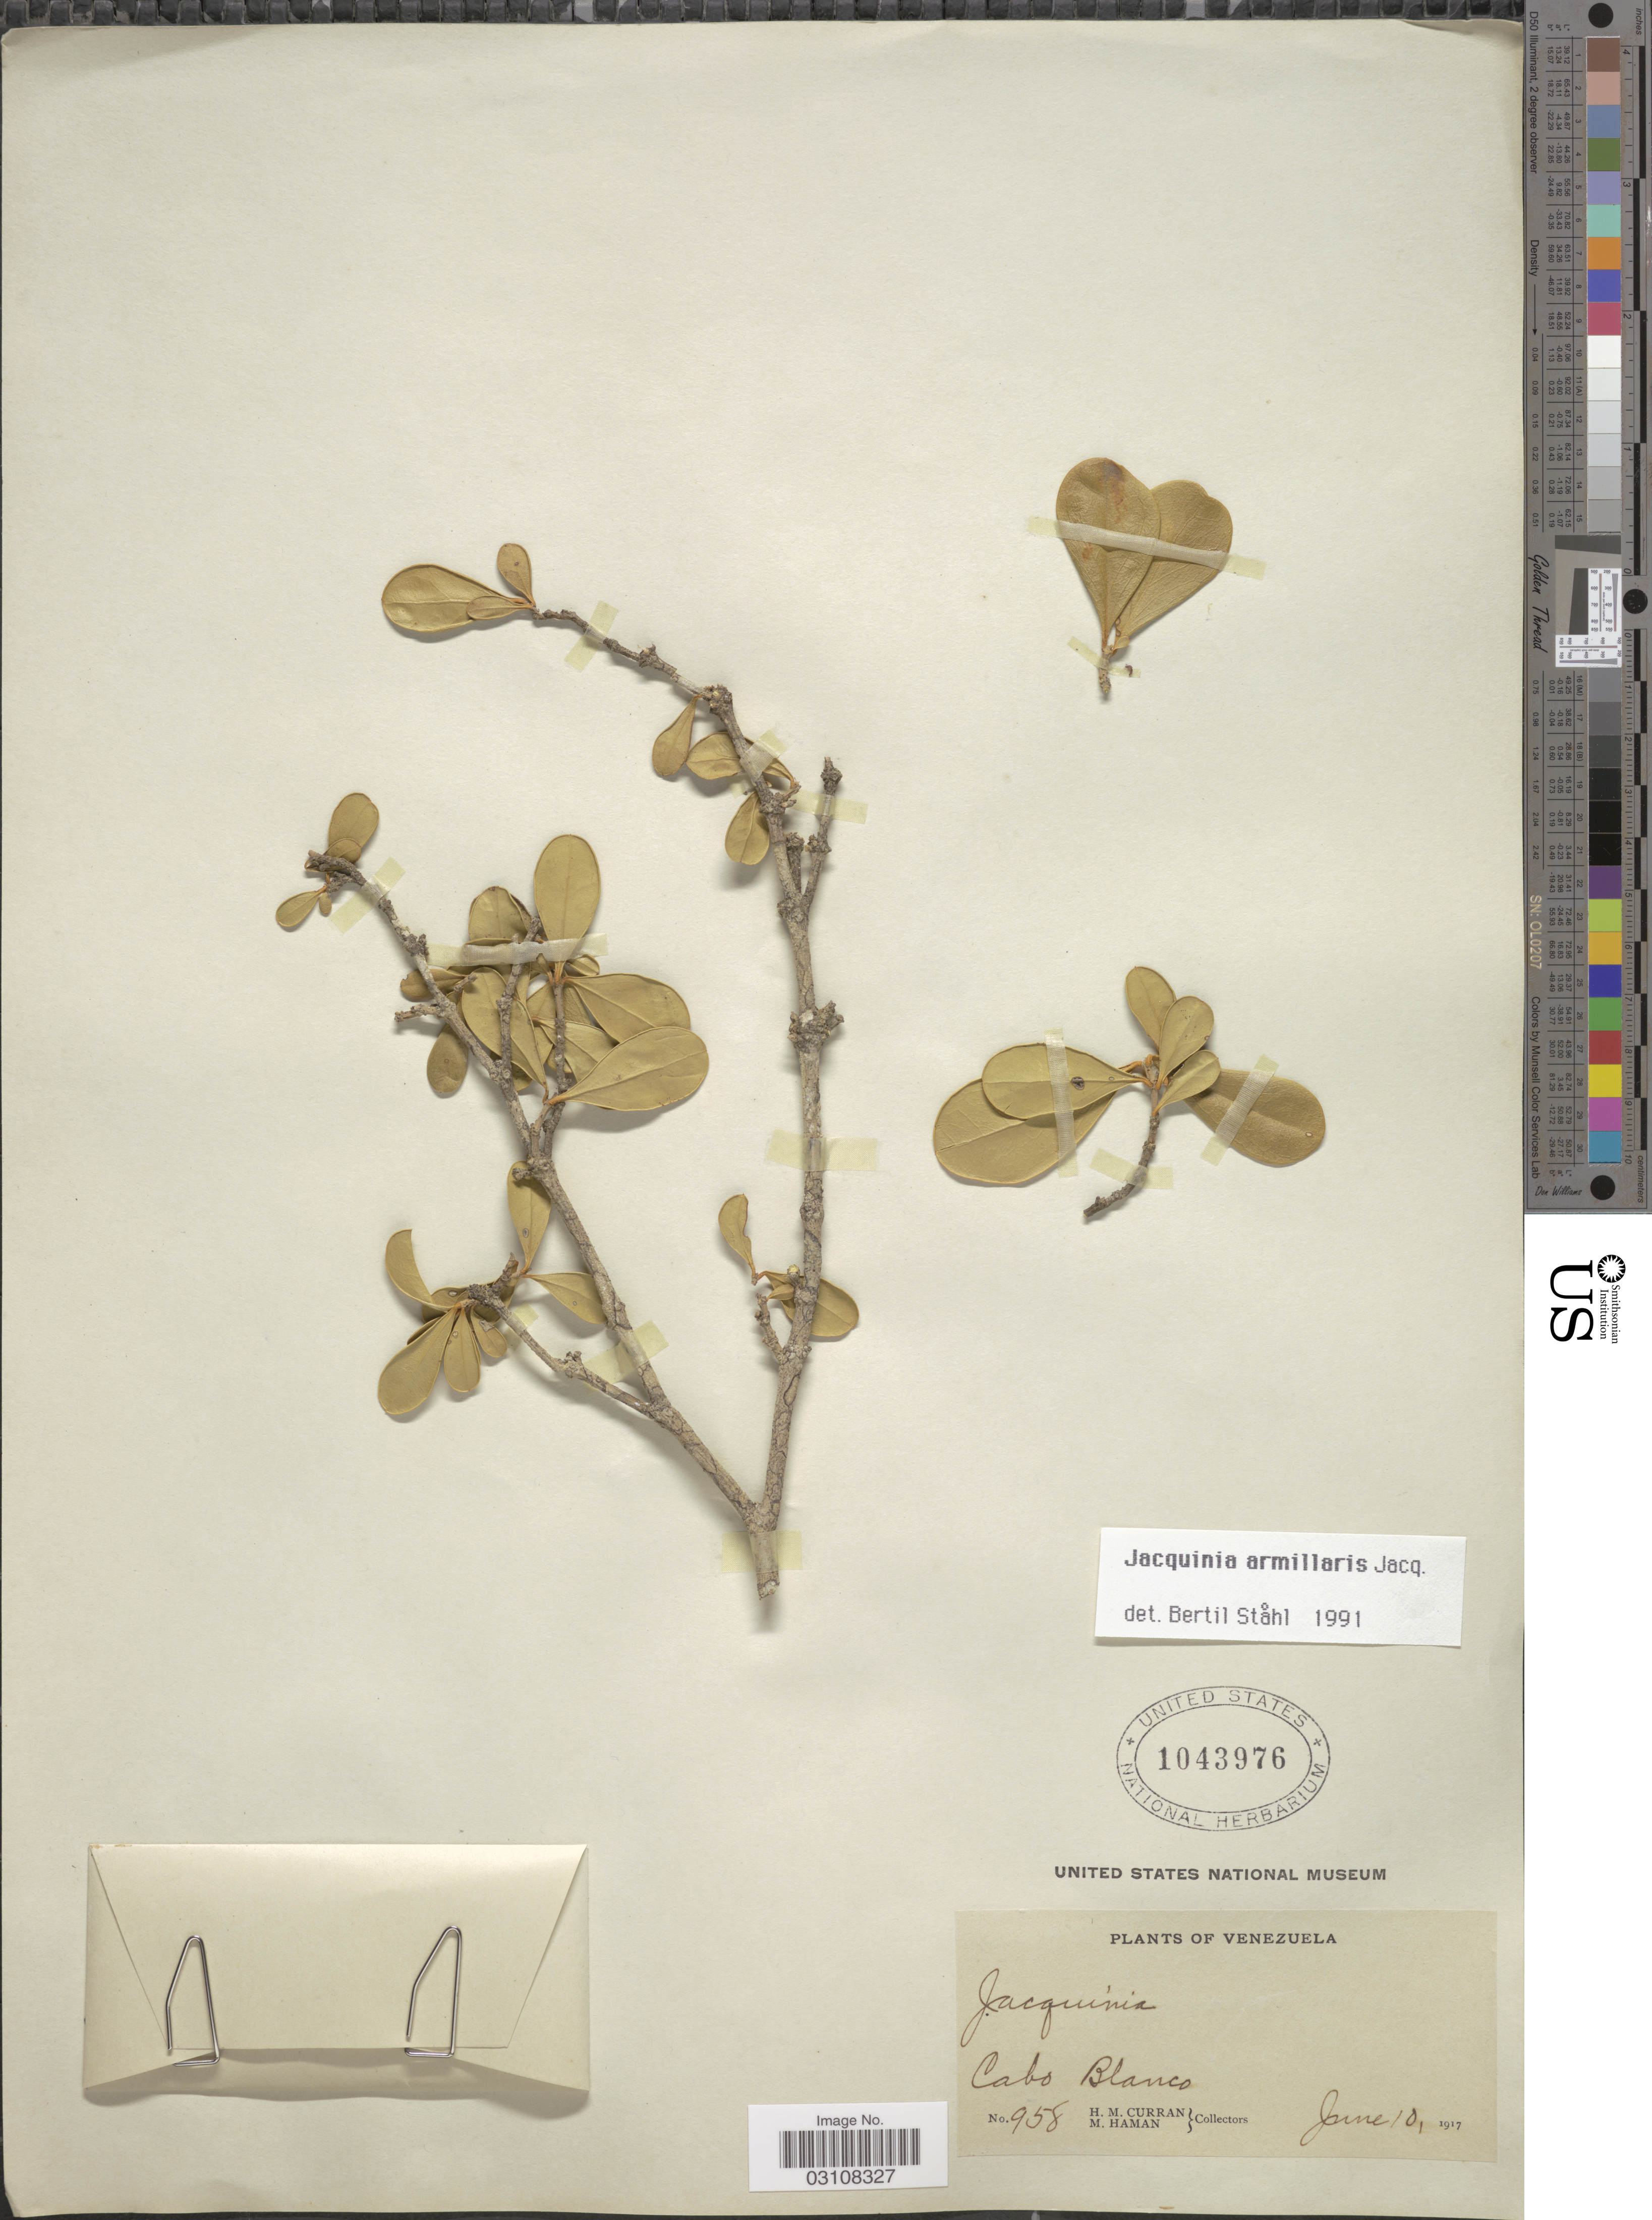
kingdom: Plantae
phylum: Tracheophyta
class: Magnoliopsida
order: Ericales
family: Primulaceae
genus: Jacquinia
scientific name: Jacquinia armillaris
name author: Jacq.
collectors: H. M. Curran & M. Haman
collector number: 958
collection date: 1917-06-10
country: Venezuela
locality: Cabo Blanco.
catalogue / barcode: US 1043976